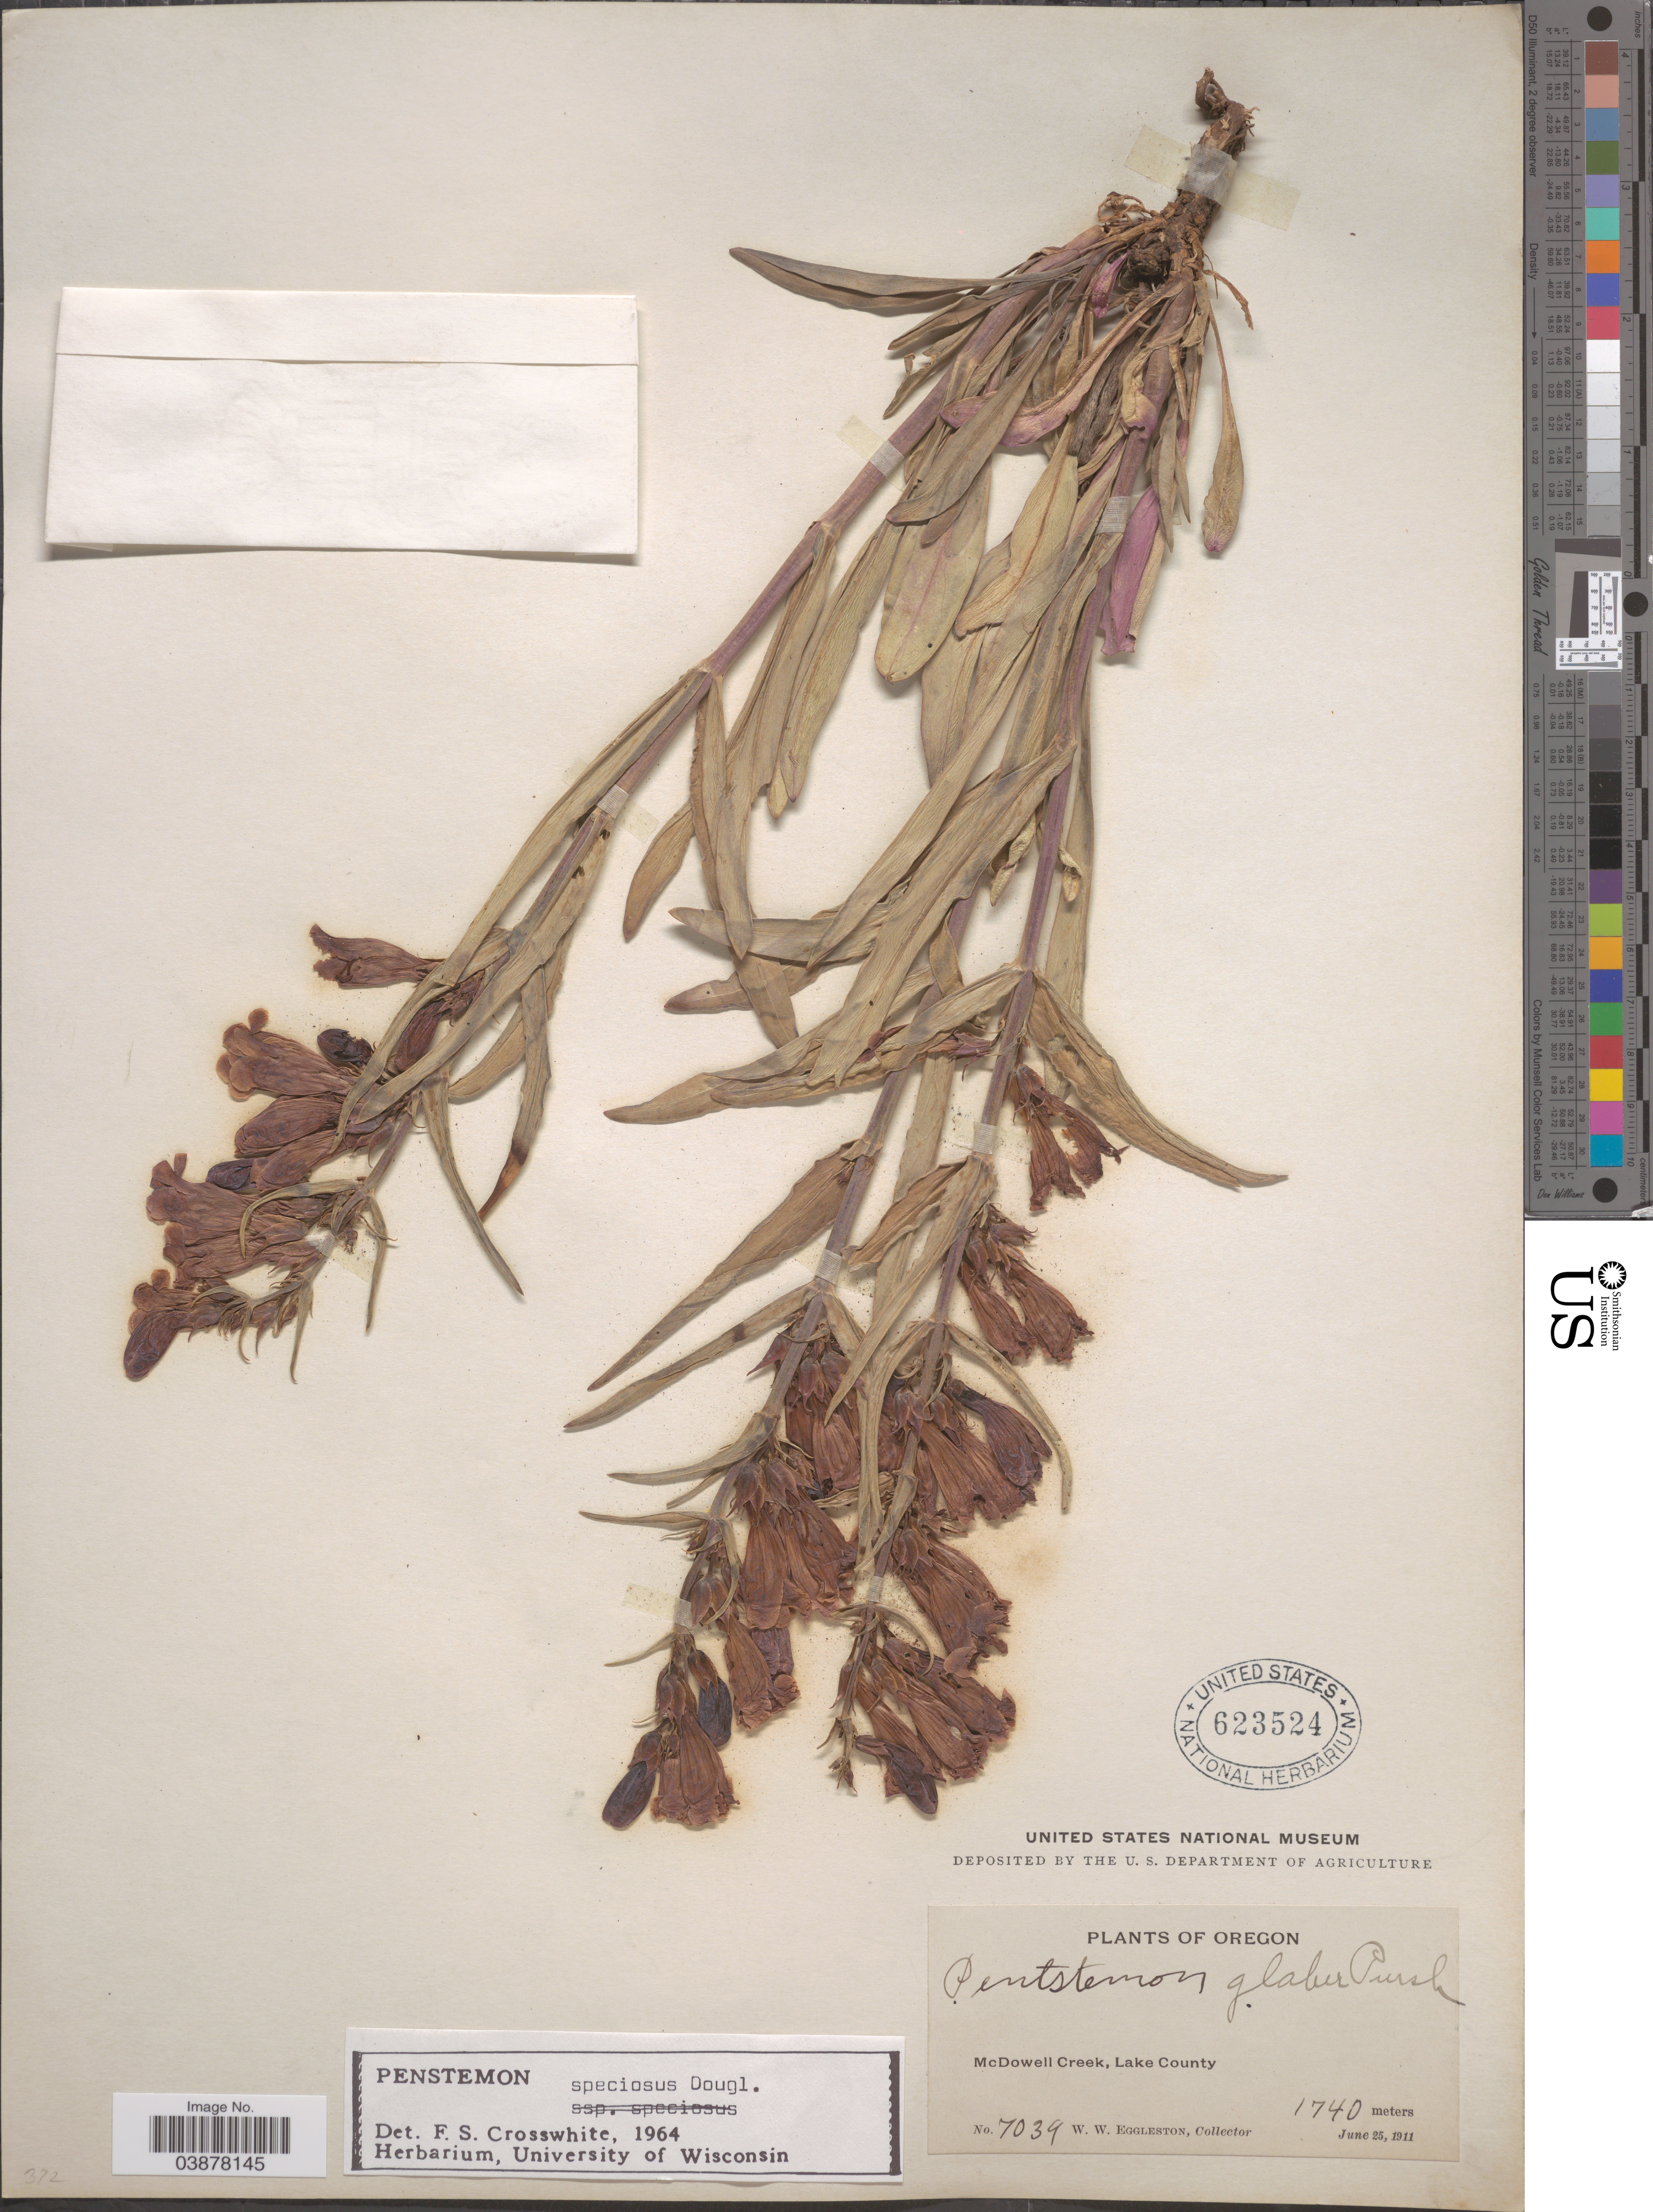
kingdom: Plantae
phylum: Tracheophyta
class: Magnoliopsida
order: Lamiales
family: Plantaginaceae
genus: Penstemon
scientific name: Penstemon speciosus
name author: Douglas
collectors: W. W. Eggleston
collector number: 7039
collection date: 1911-06-25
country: United States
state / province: Oregon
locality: McDowell Creek, Lake County.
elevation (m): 1740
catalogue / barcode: US 623524